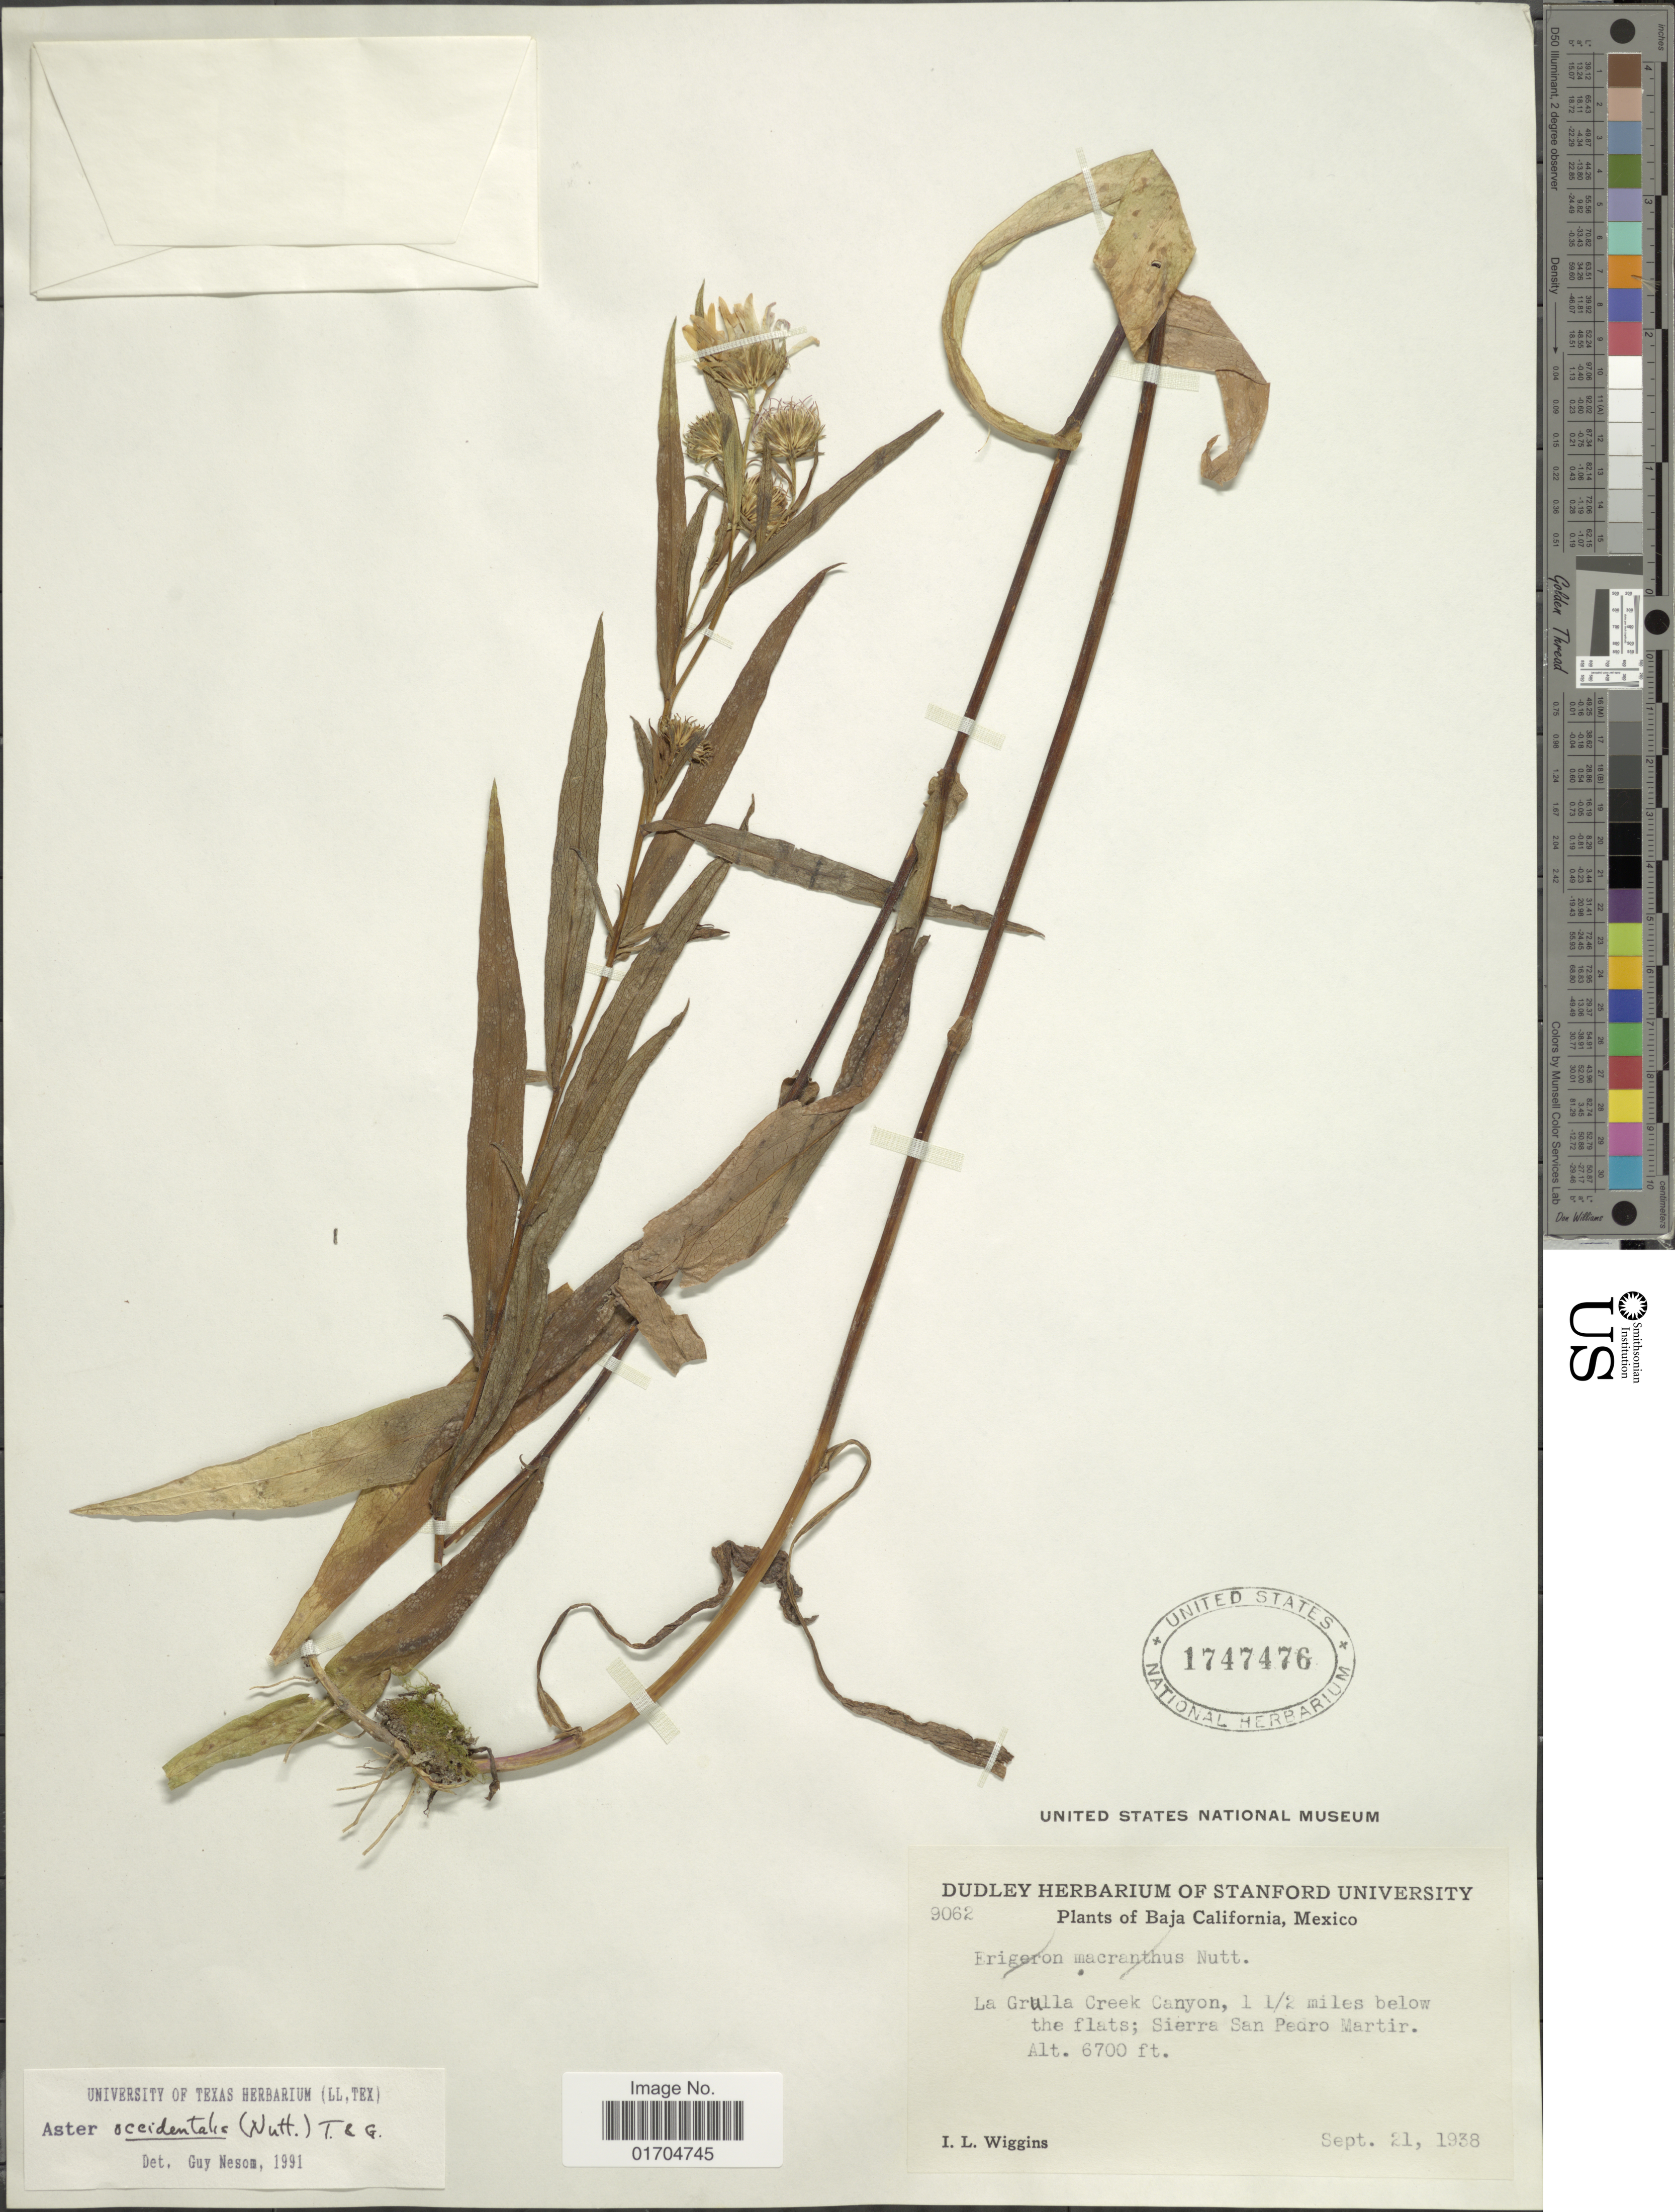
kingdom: Plantae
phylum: Tracheophyta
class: Magnoliopsida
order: Asterales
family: Asteraceae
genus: Symphyotrichum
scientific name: Symphyotrichum spathulatum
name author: (Lindl.) G.L. Nesom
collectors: I. L. Wiggins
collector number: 9062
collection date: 1938-09-21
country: Mexico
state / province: Baja California Sur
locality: La Grulla Creek Canyon, 1½ miles below the flats; Sierra San Pedro Martir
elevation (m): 2042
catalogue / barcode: US 1747476